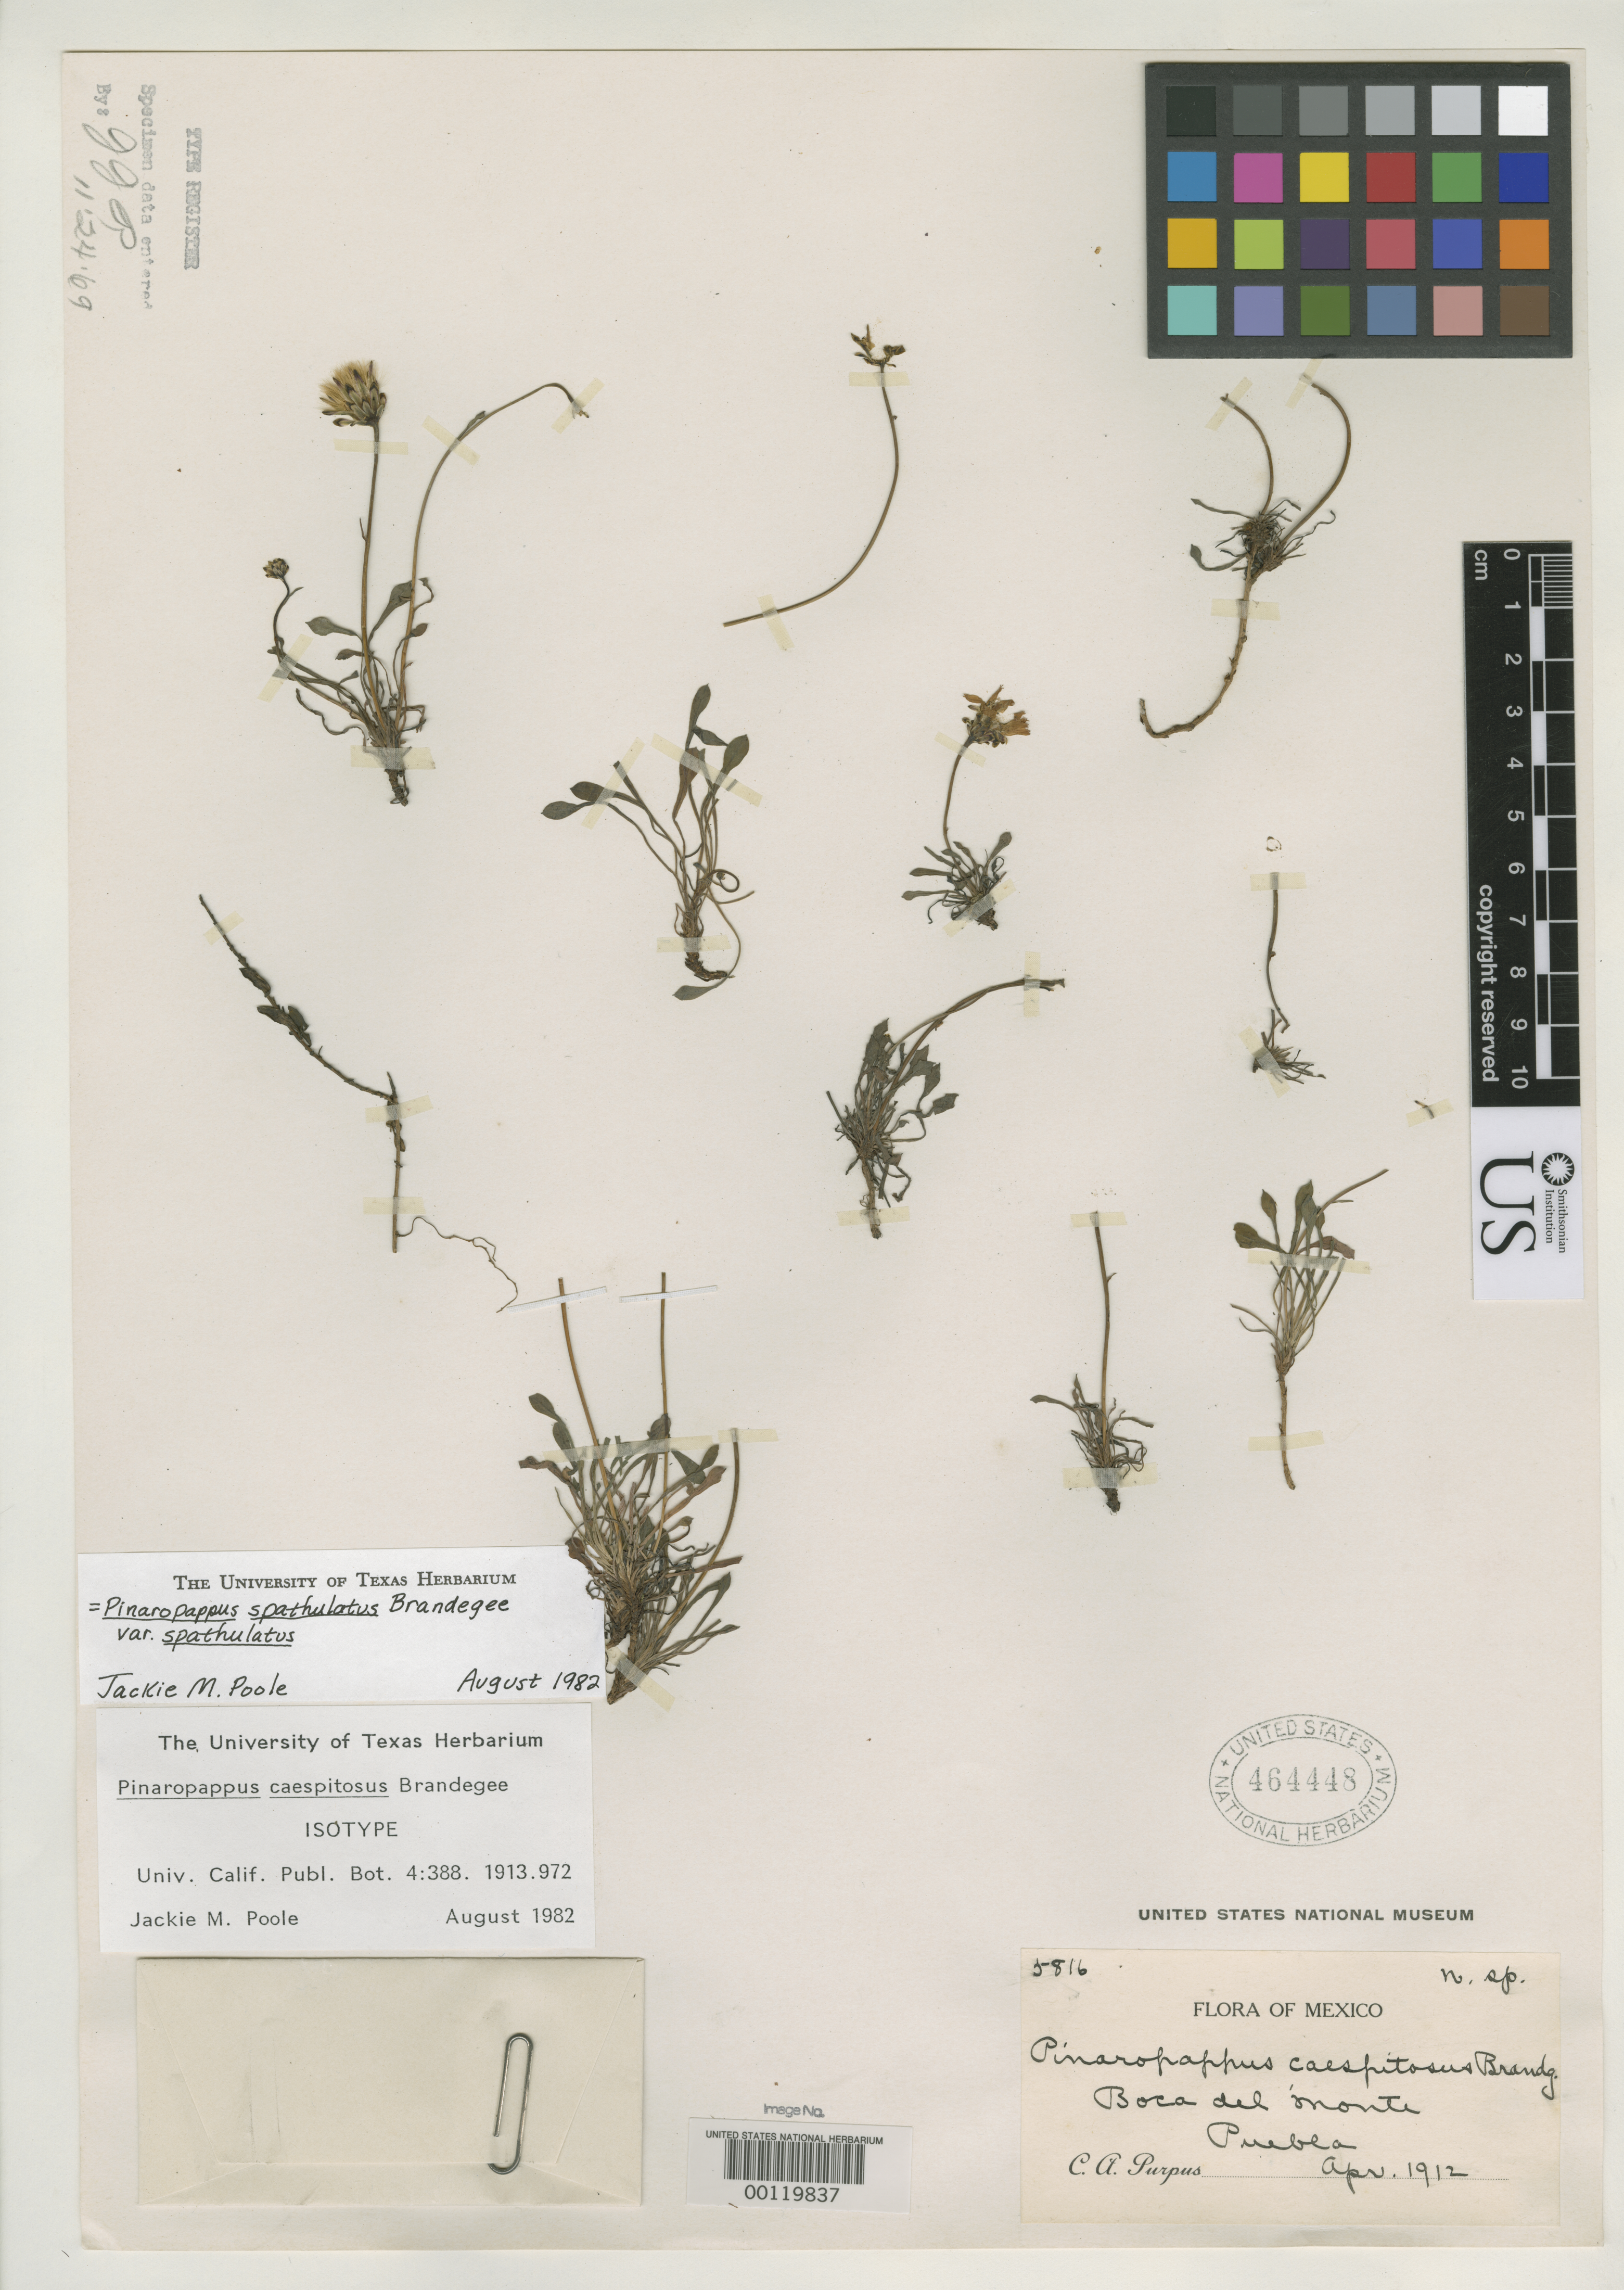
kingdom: Plantae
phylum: Tracheophyta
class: Magnoliopsida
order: Asterales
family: Asteraceae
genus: Pinaropappus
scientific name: Pinaropappus caespitosus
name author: Brandegee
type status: Isotype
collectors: C. A. Purpus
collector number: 5816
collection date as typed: Apr 1912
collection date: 1912-04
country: Mexico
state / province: Puebla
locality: Boca del Monte.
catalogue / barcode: US 464448